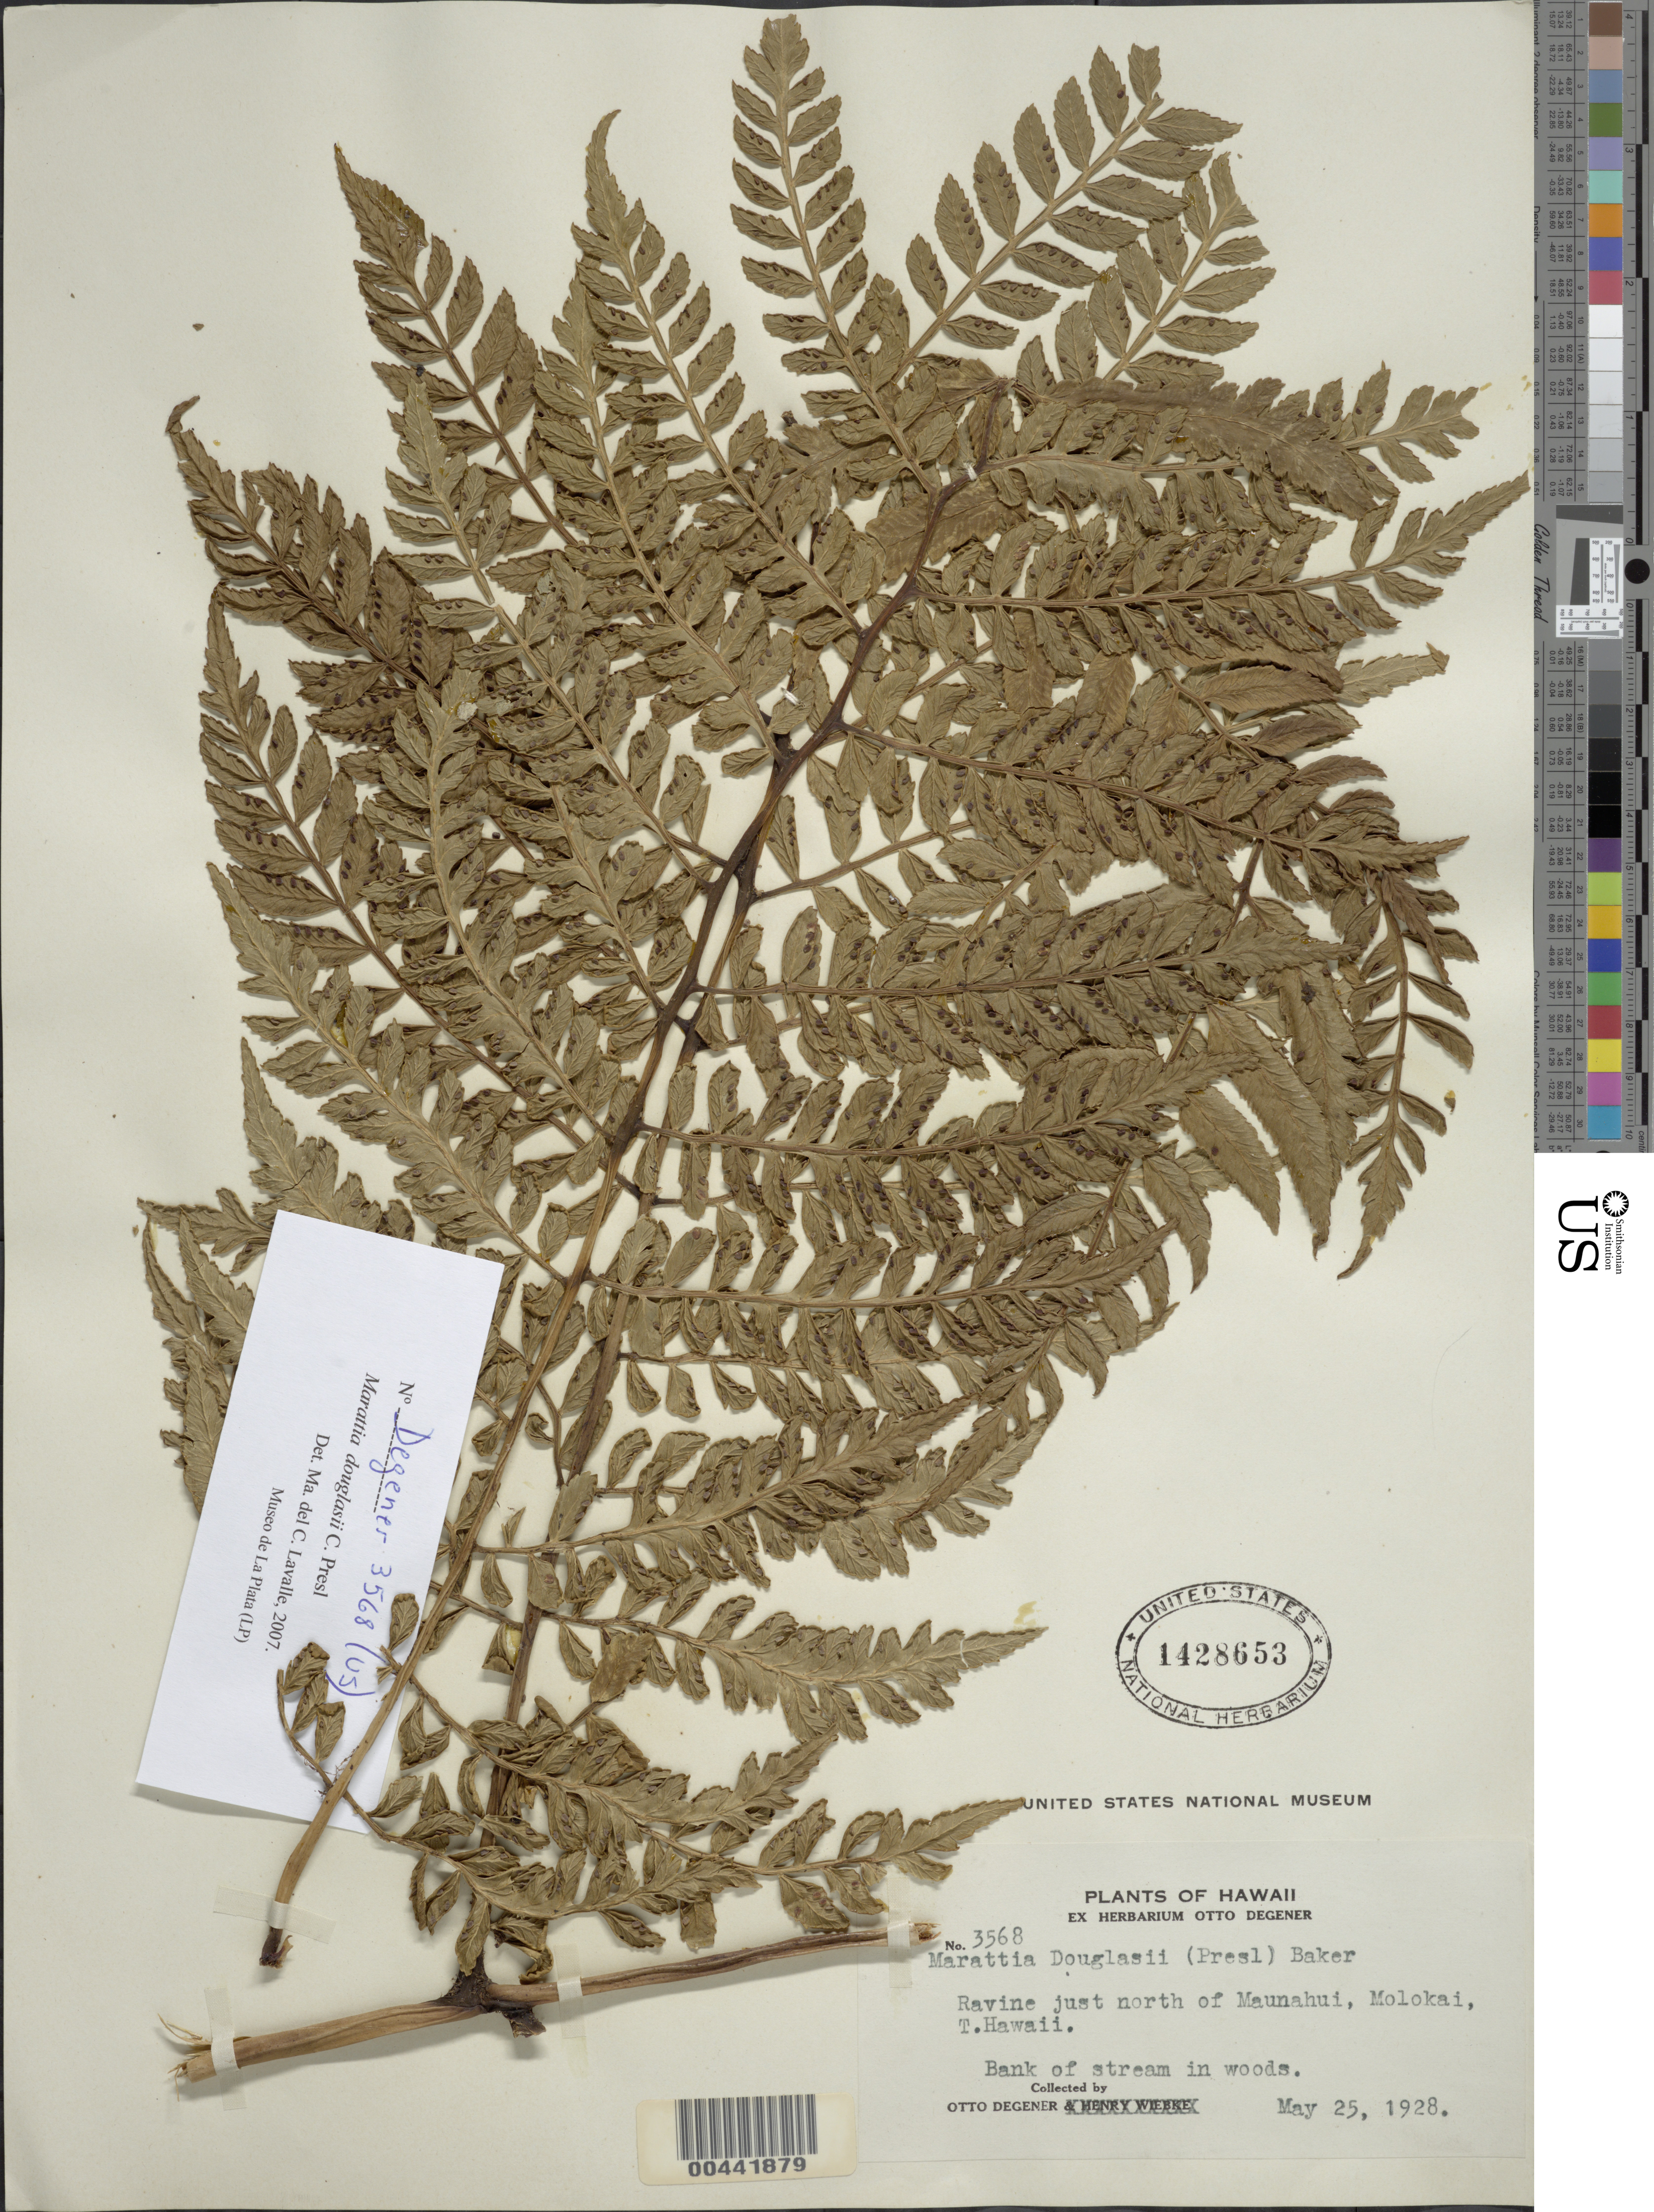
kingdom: Plantae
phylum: Tracheophyta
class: Polypodiopsida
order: Marattiales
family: Marattiaceae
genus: Marattia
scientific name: Marattia douglasii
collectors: O. Degener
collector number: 3568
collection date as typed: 25 May 1928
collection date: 1928-05-25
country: United States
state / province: Hawaii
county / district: Maui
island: Moloka'i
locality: Ravine just N of Maunahui, Molokai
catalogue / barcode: US 1428653